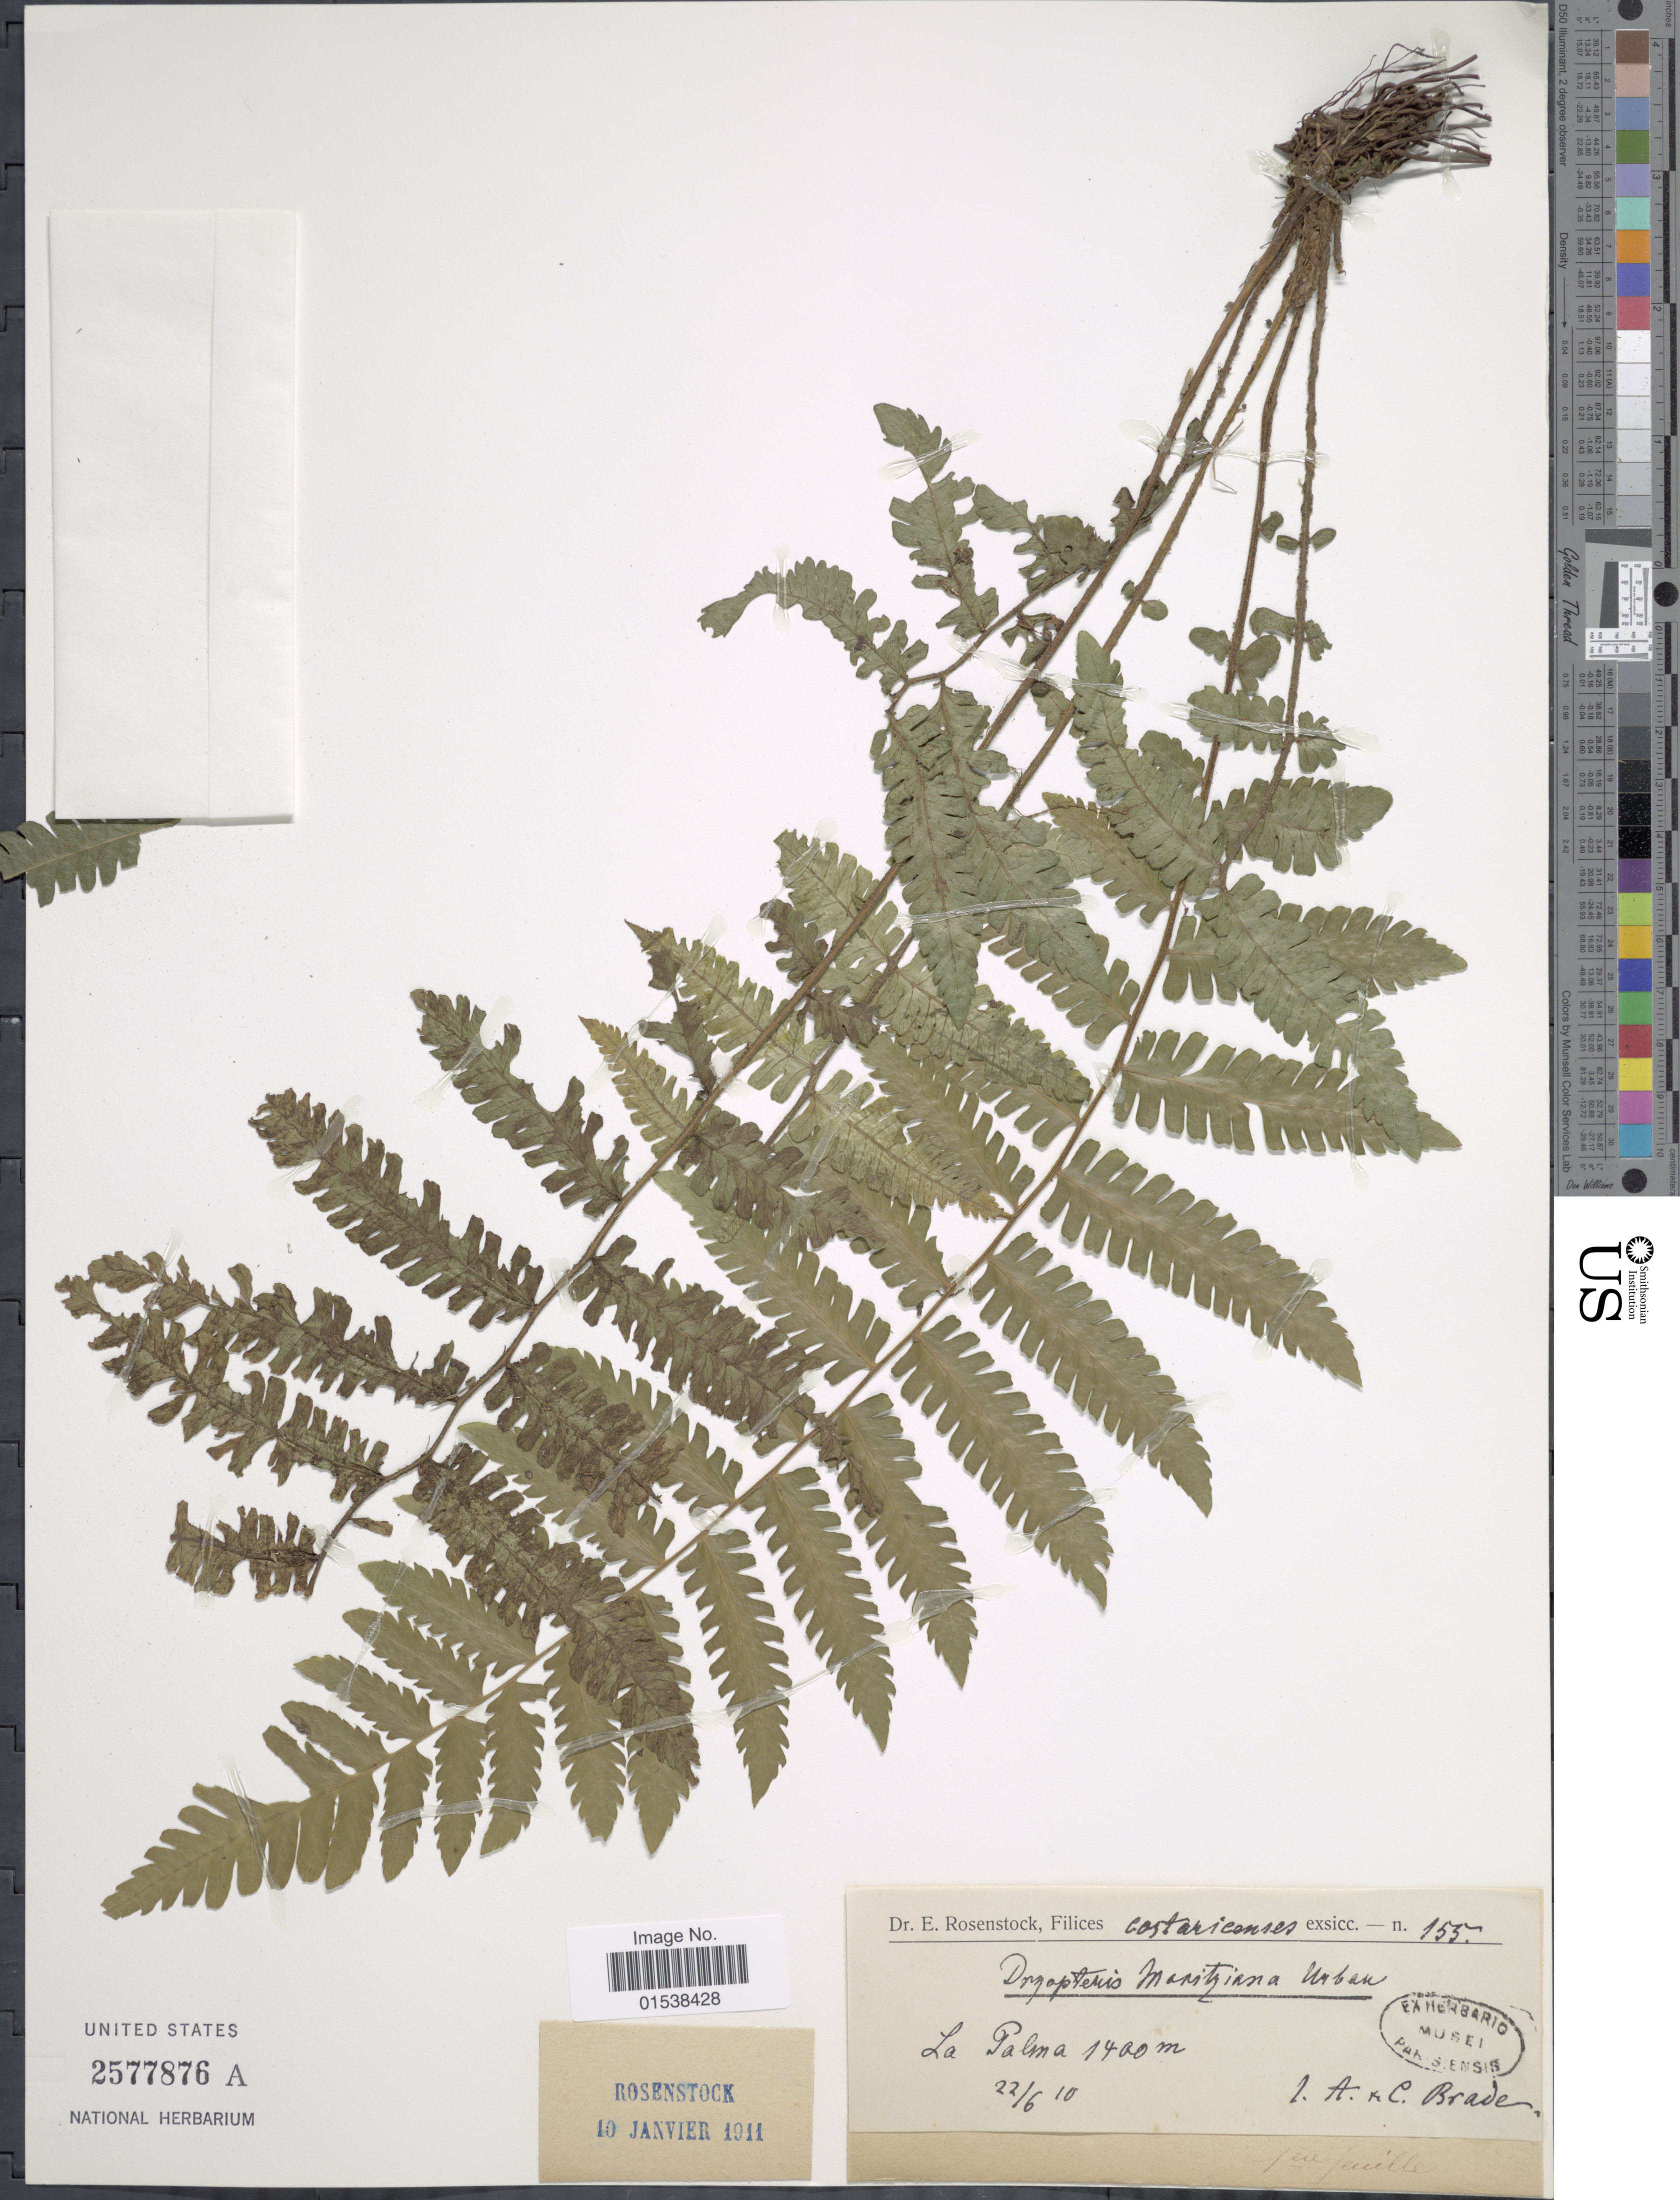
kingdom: Plantae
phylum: Tracheophyta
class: Polypodiopsida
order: Polypodiales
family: Thelypteridaceae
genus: Amauropelta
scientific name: Amauropelta linkiana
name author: (C. Presl) Pic. Serm.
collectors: A. Brade & C. Brade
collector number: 155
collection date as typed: Transcribed d/m/y: 22/6/10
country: Costa Rica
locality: Costaricanses, La Palma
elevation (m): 1400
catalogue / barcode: US 2577876A